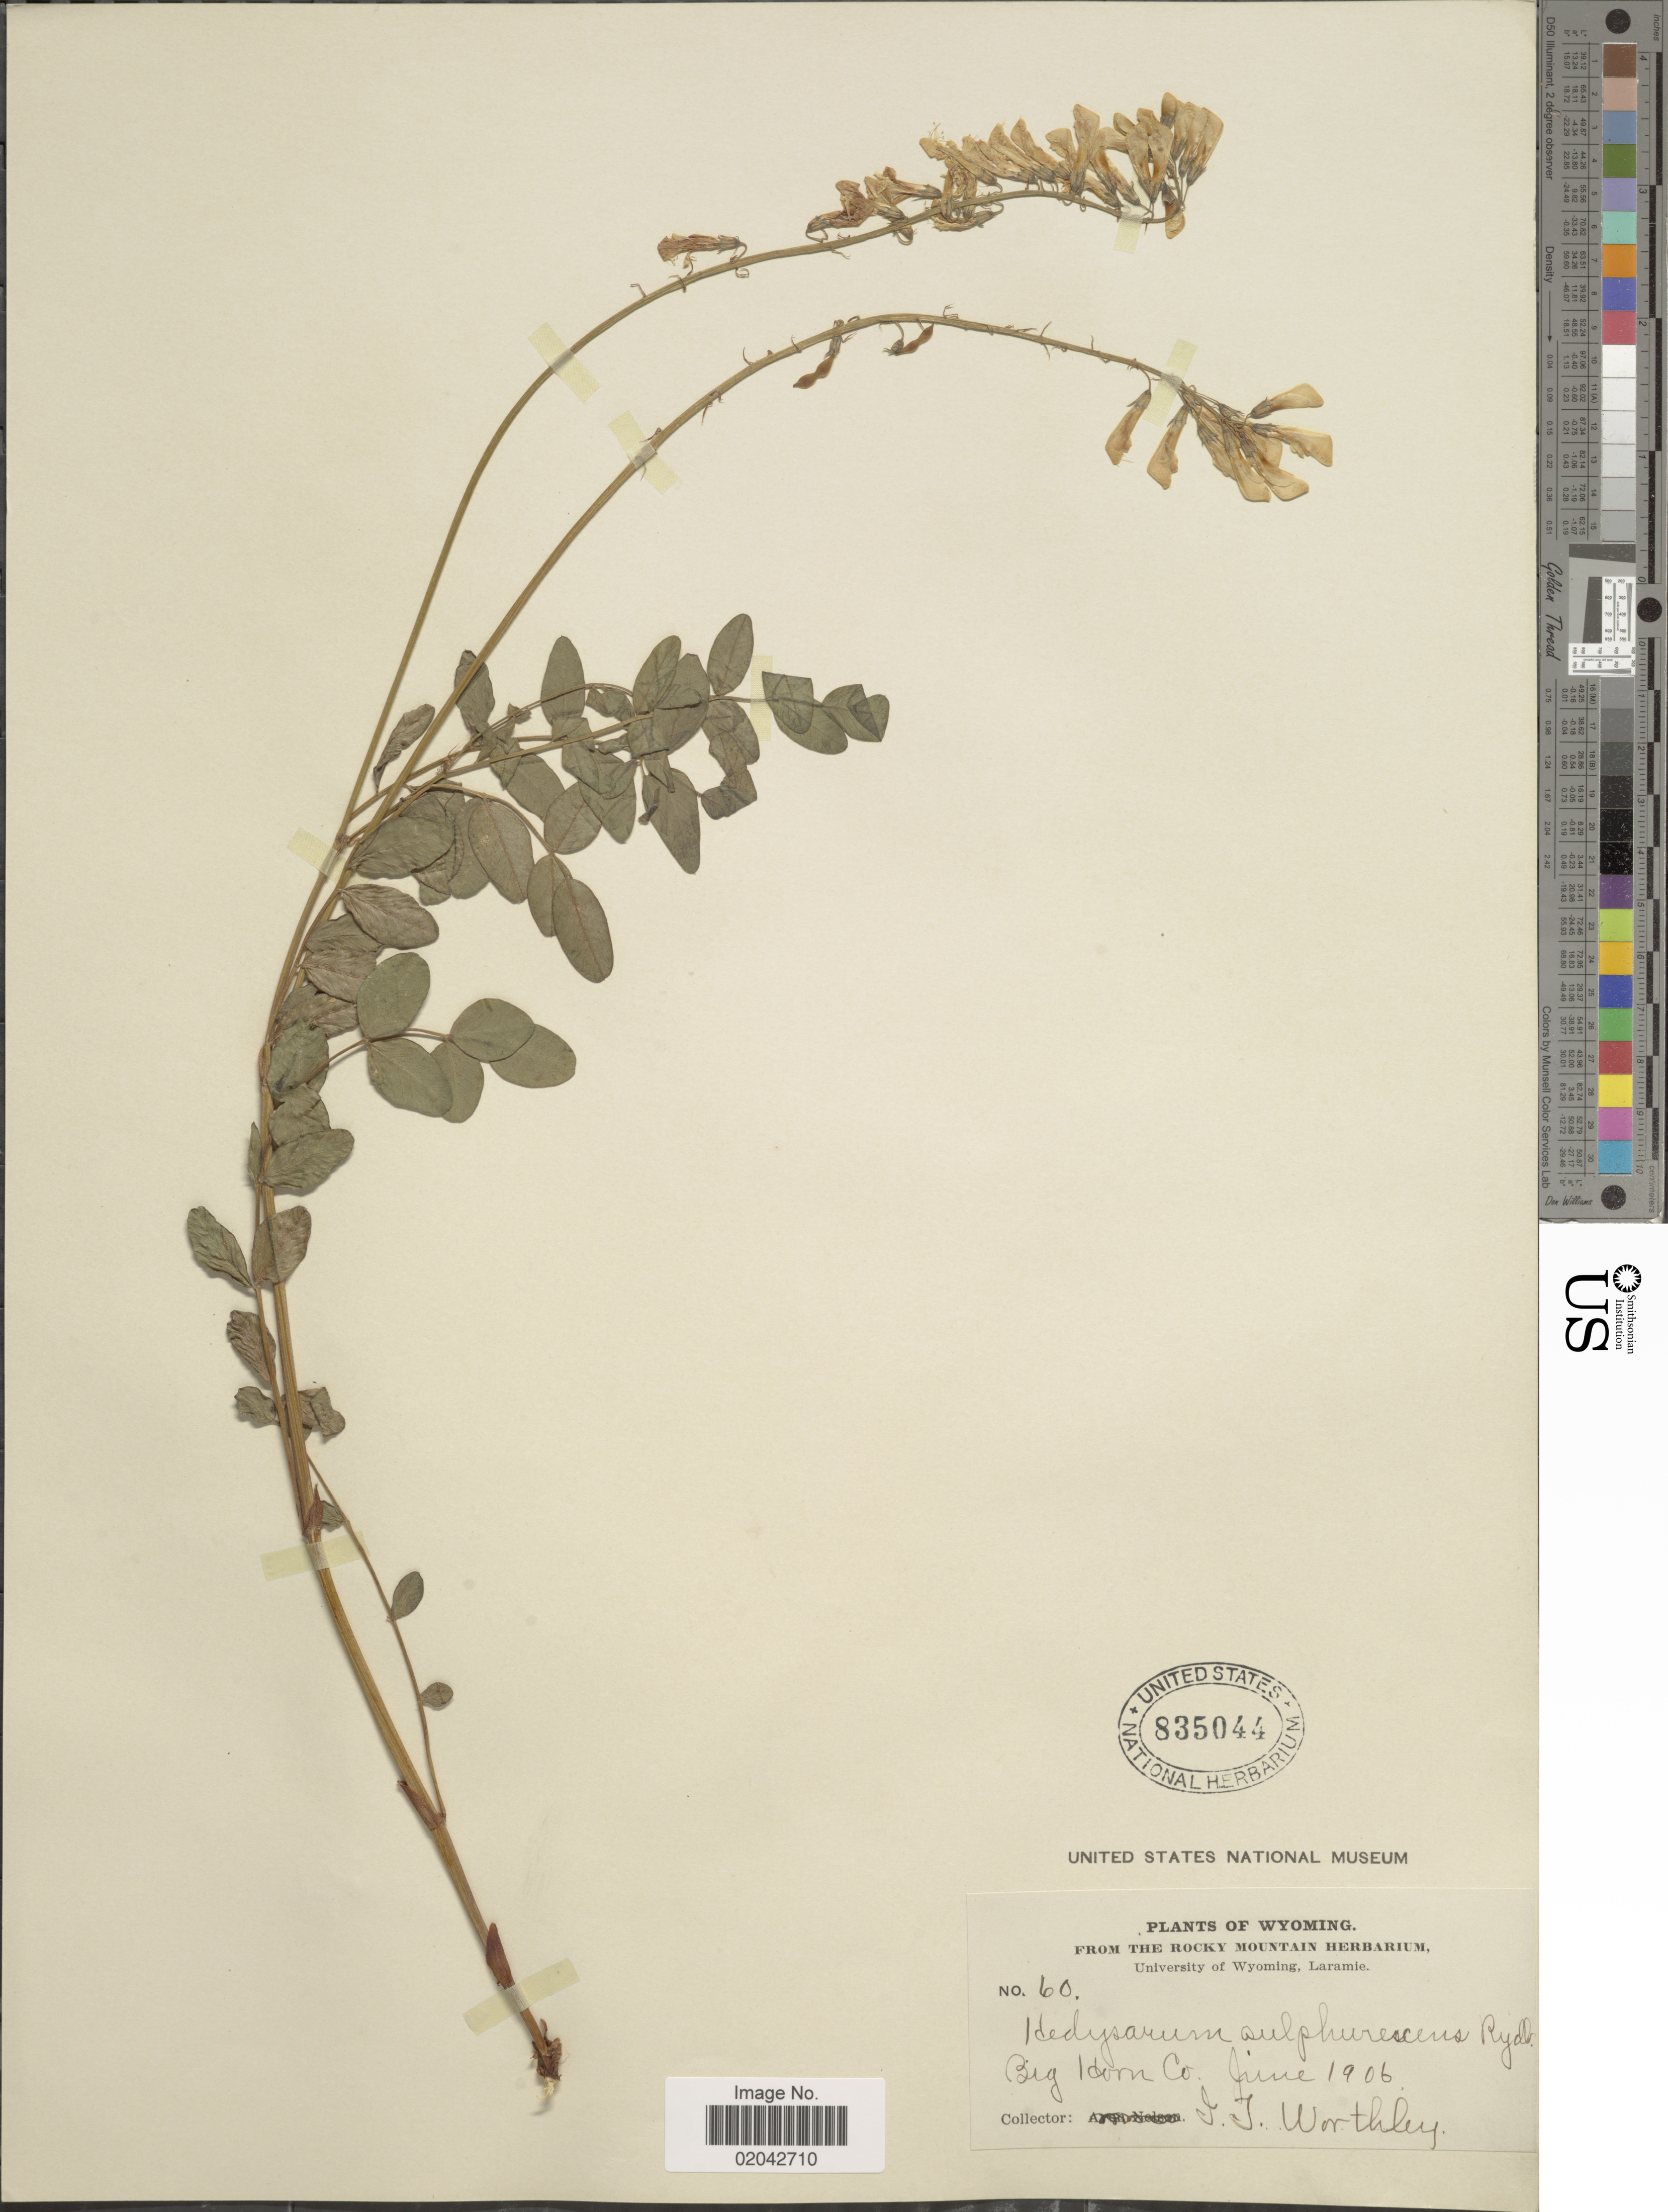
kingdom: Plantae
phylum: Tracheophyta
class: Magnoliopsida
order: Fabales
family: Fabaceae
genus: Hedysarum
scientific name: Hedysarum sulphurescens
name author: Rydb.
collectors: I. Worthley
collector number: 60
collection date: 1906-06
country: United States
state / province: Wyoming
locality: Big Horn Co.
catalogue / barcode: US 835044